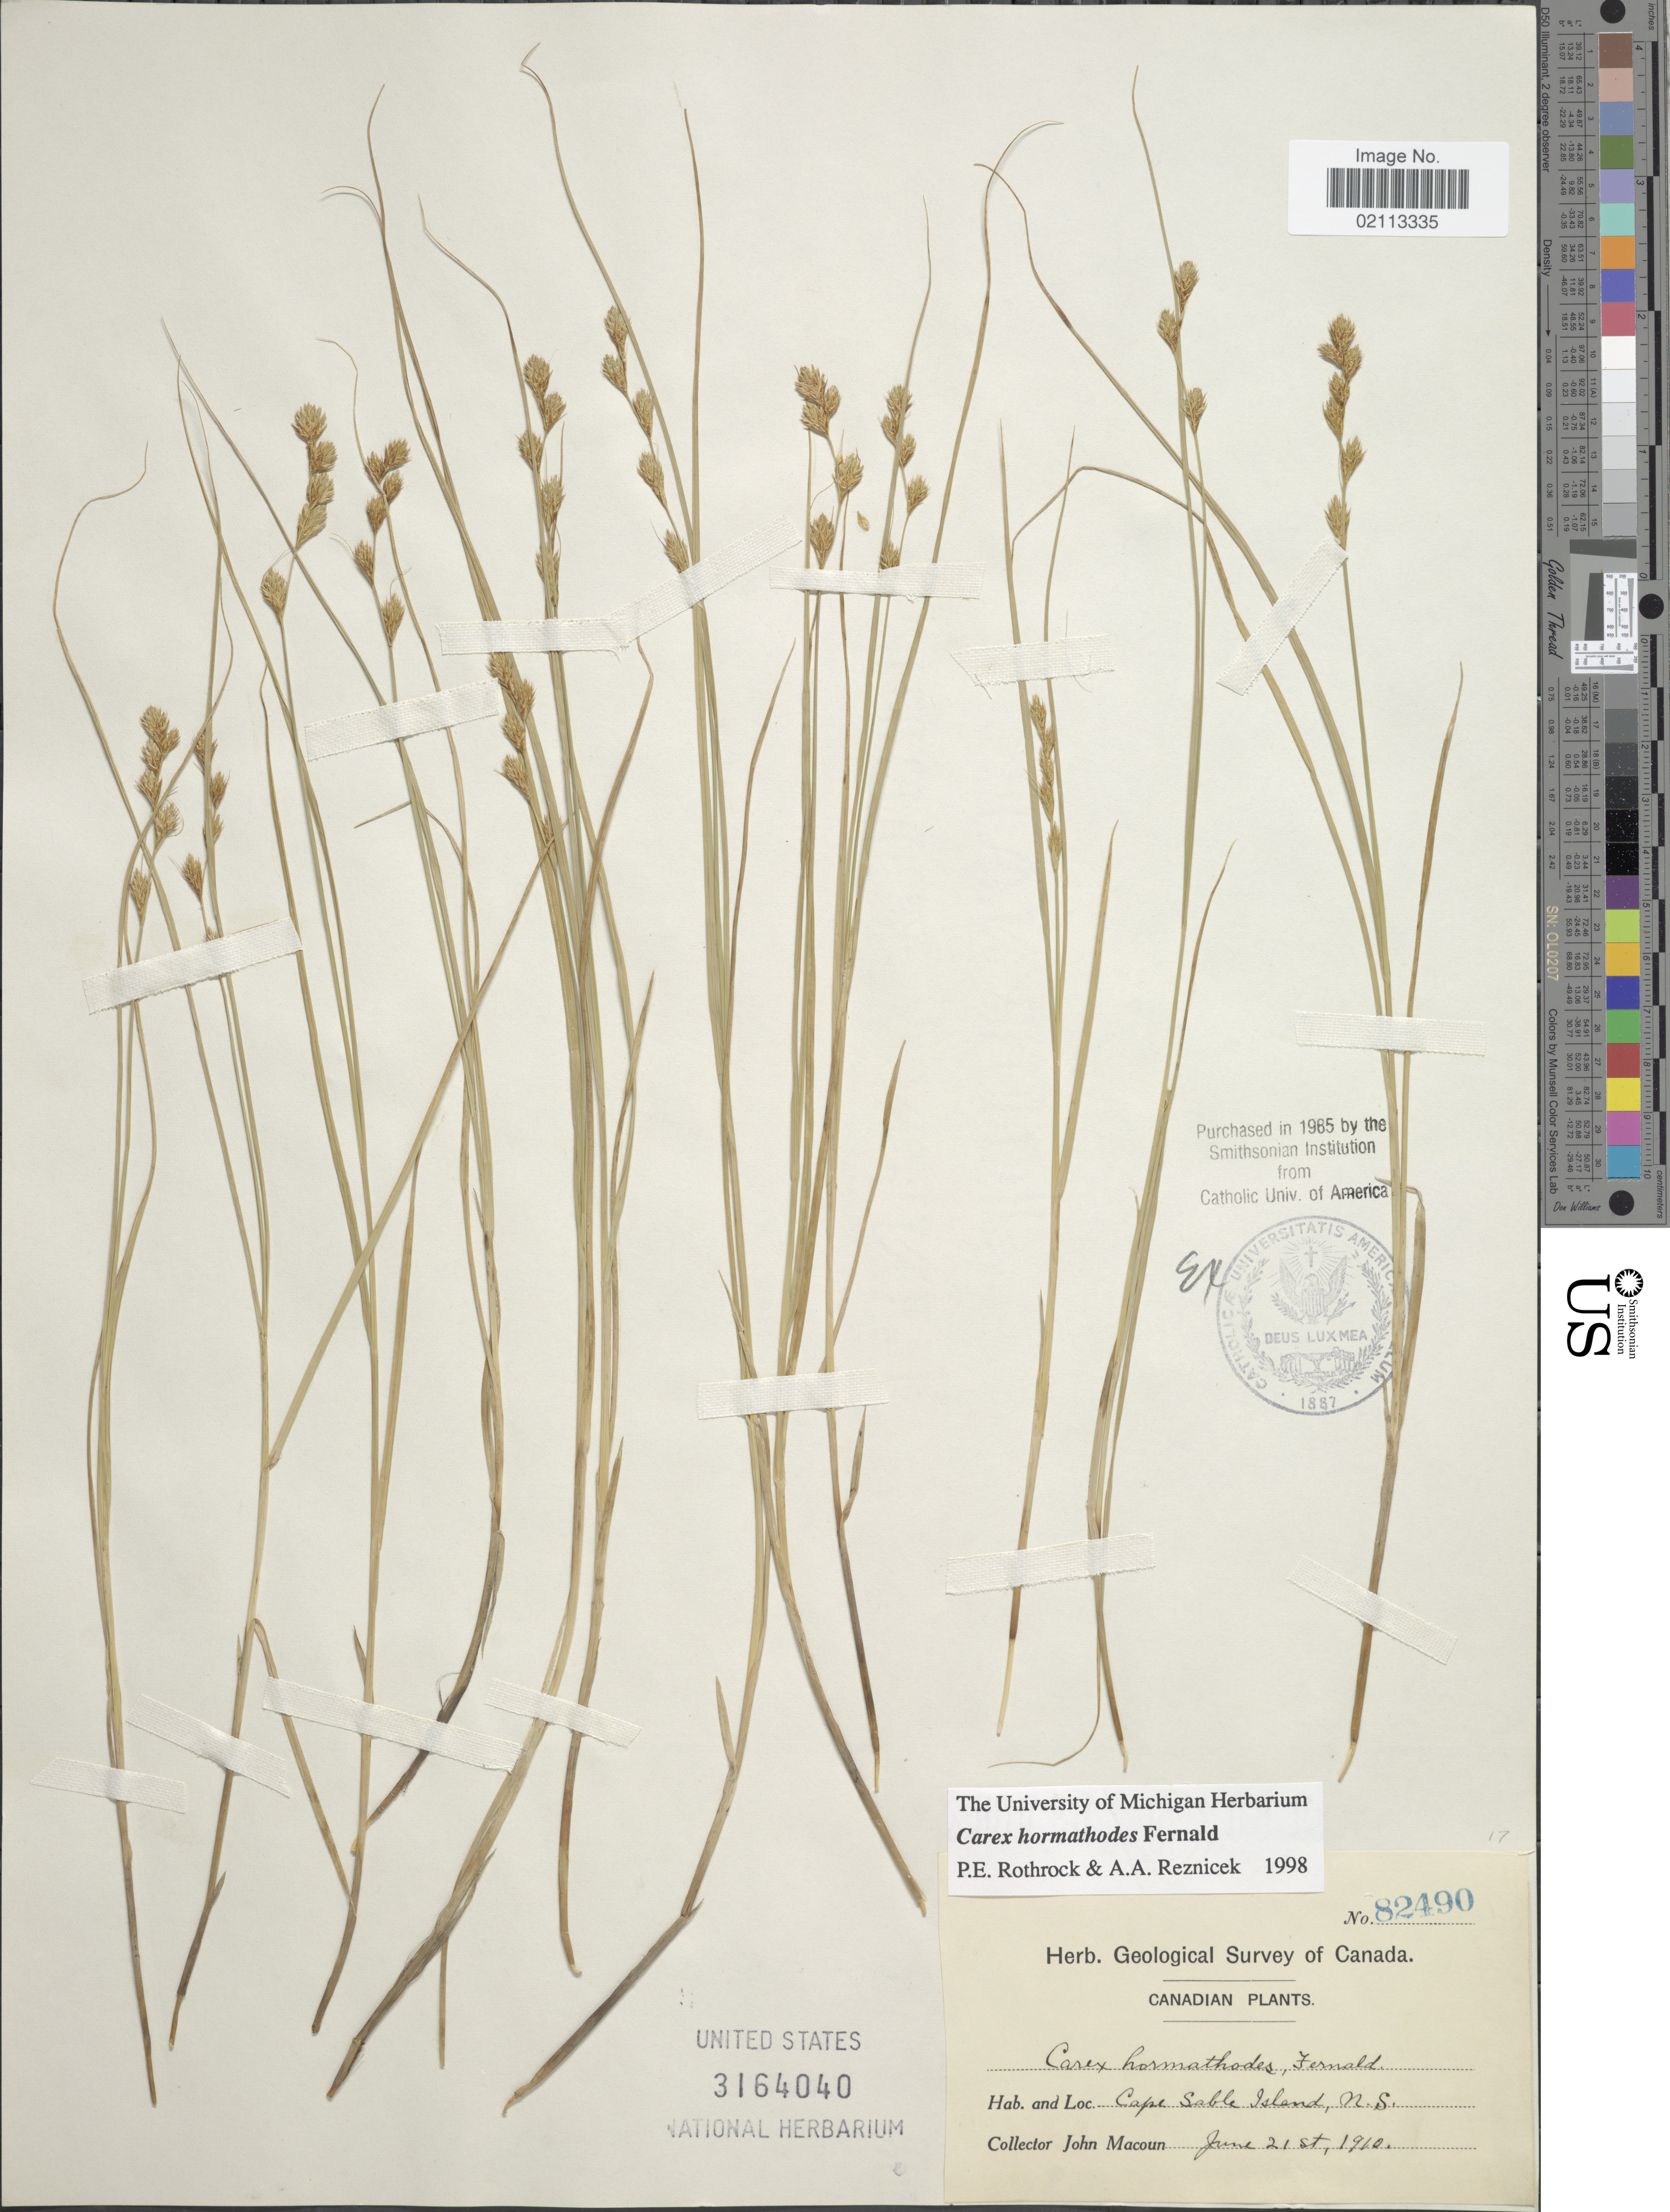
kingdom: Plantae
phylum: Tracheophyta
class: Liliopsida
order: Poales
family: Cyperaceae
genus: Carex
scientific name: Carex hormathodes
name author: Fernald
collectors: J. Macoun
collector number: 82490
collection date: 1910-06-21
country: Canada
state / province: Nova Scotia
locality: Cape Sable Island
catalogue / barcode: US 3164040